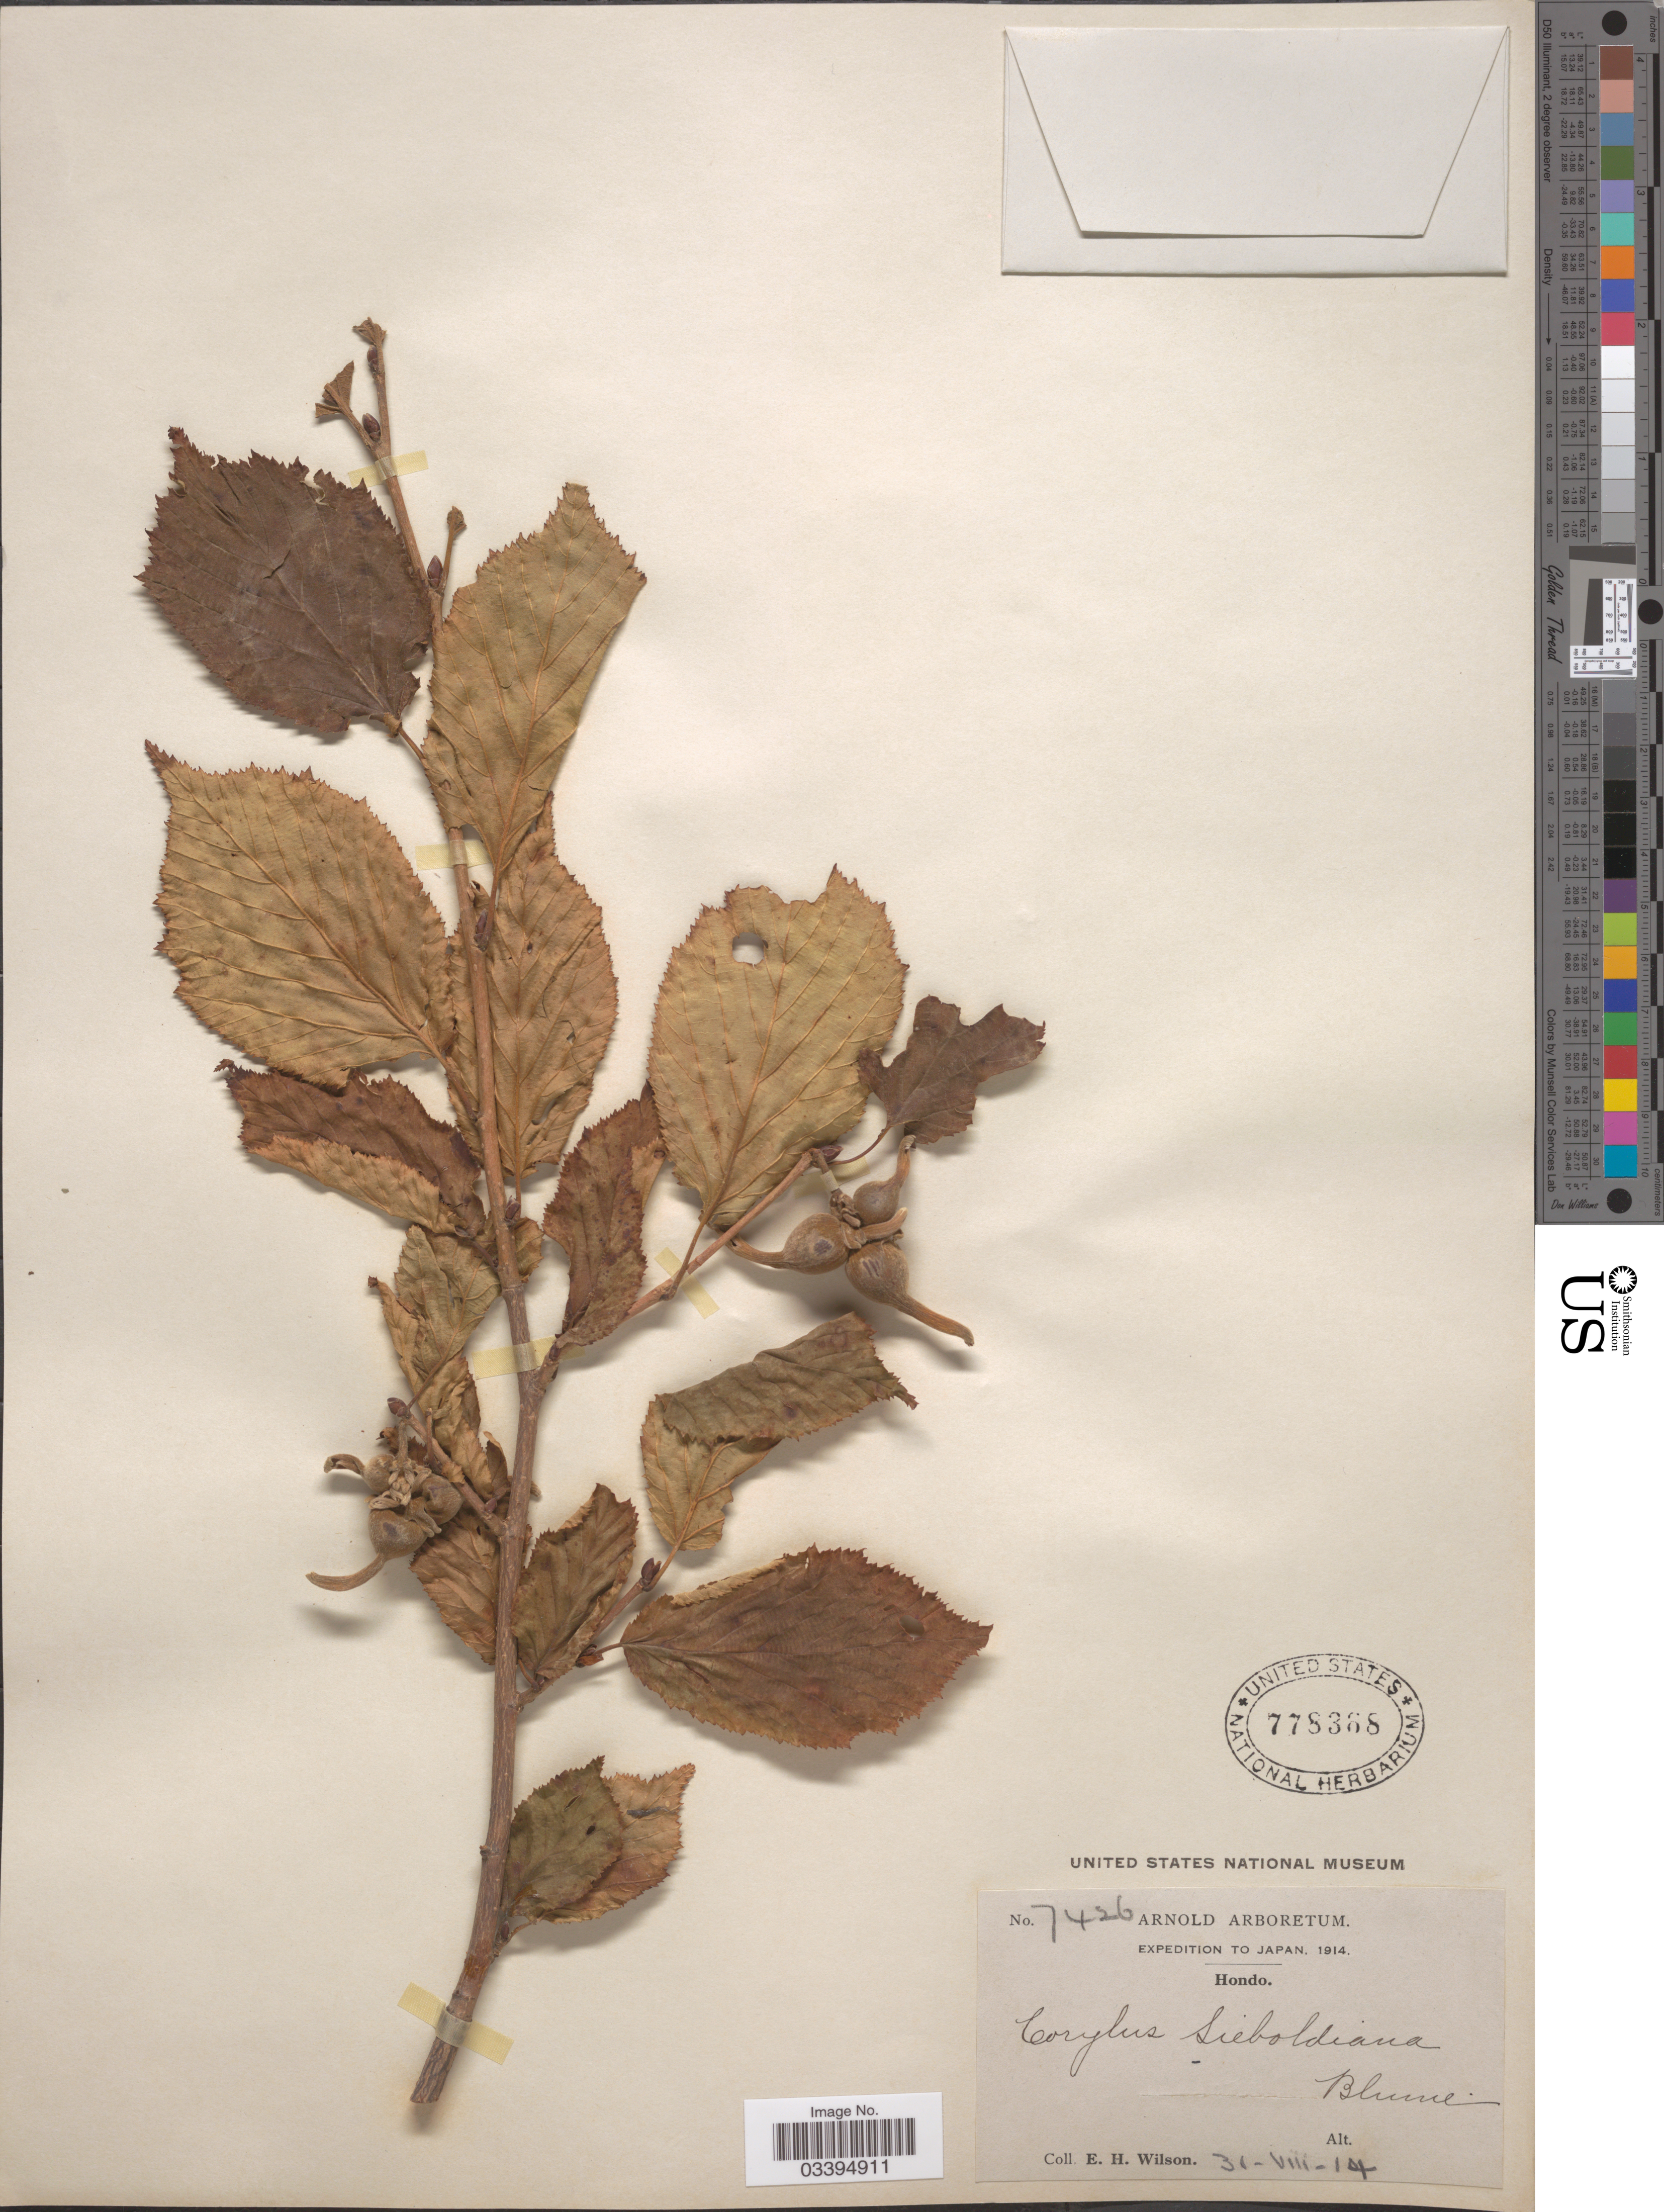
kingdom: Plantae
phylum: Tracheophyta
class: Magnoliopsida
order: Fagales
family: Betulaceae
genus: Corylus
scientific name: Corylus sieboldiana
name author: Blume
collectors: E. Wilson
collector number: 7426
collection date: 1914-08-31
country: Japan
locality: Hondo.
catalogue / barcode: US 778368